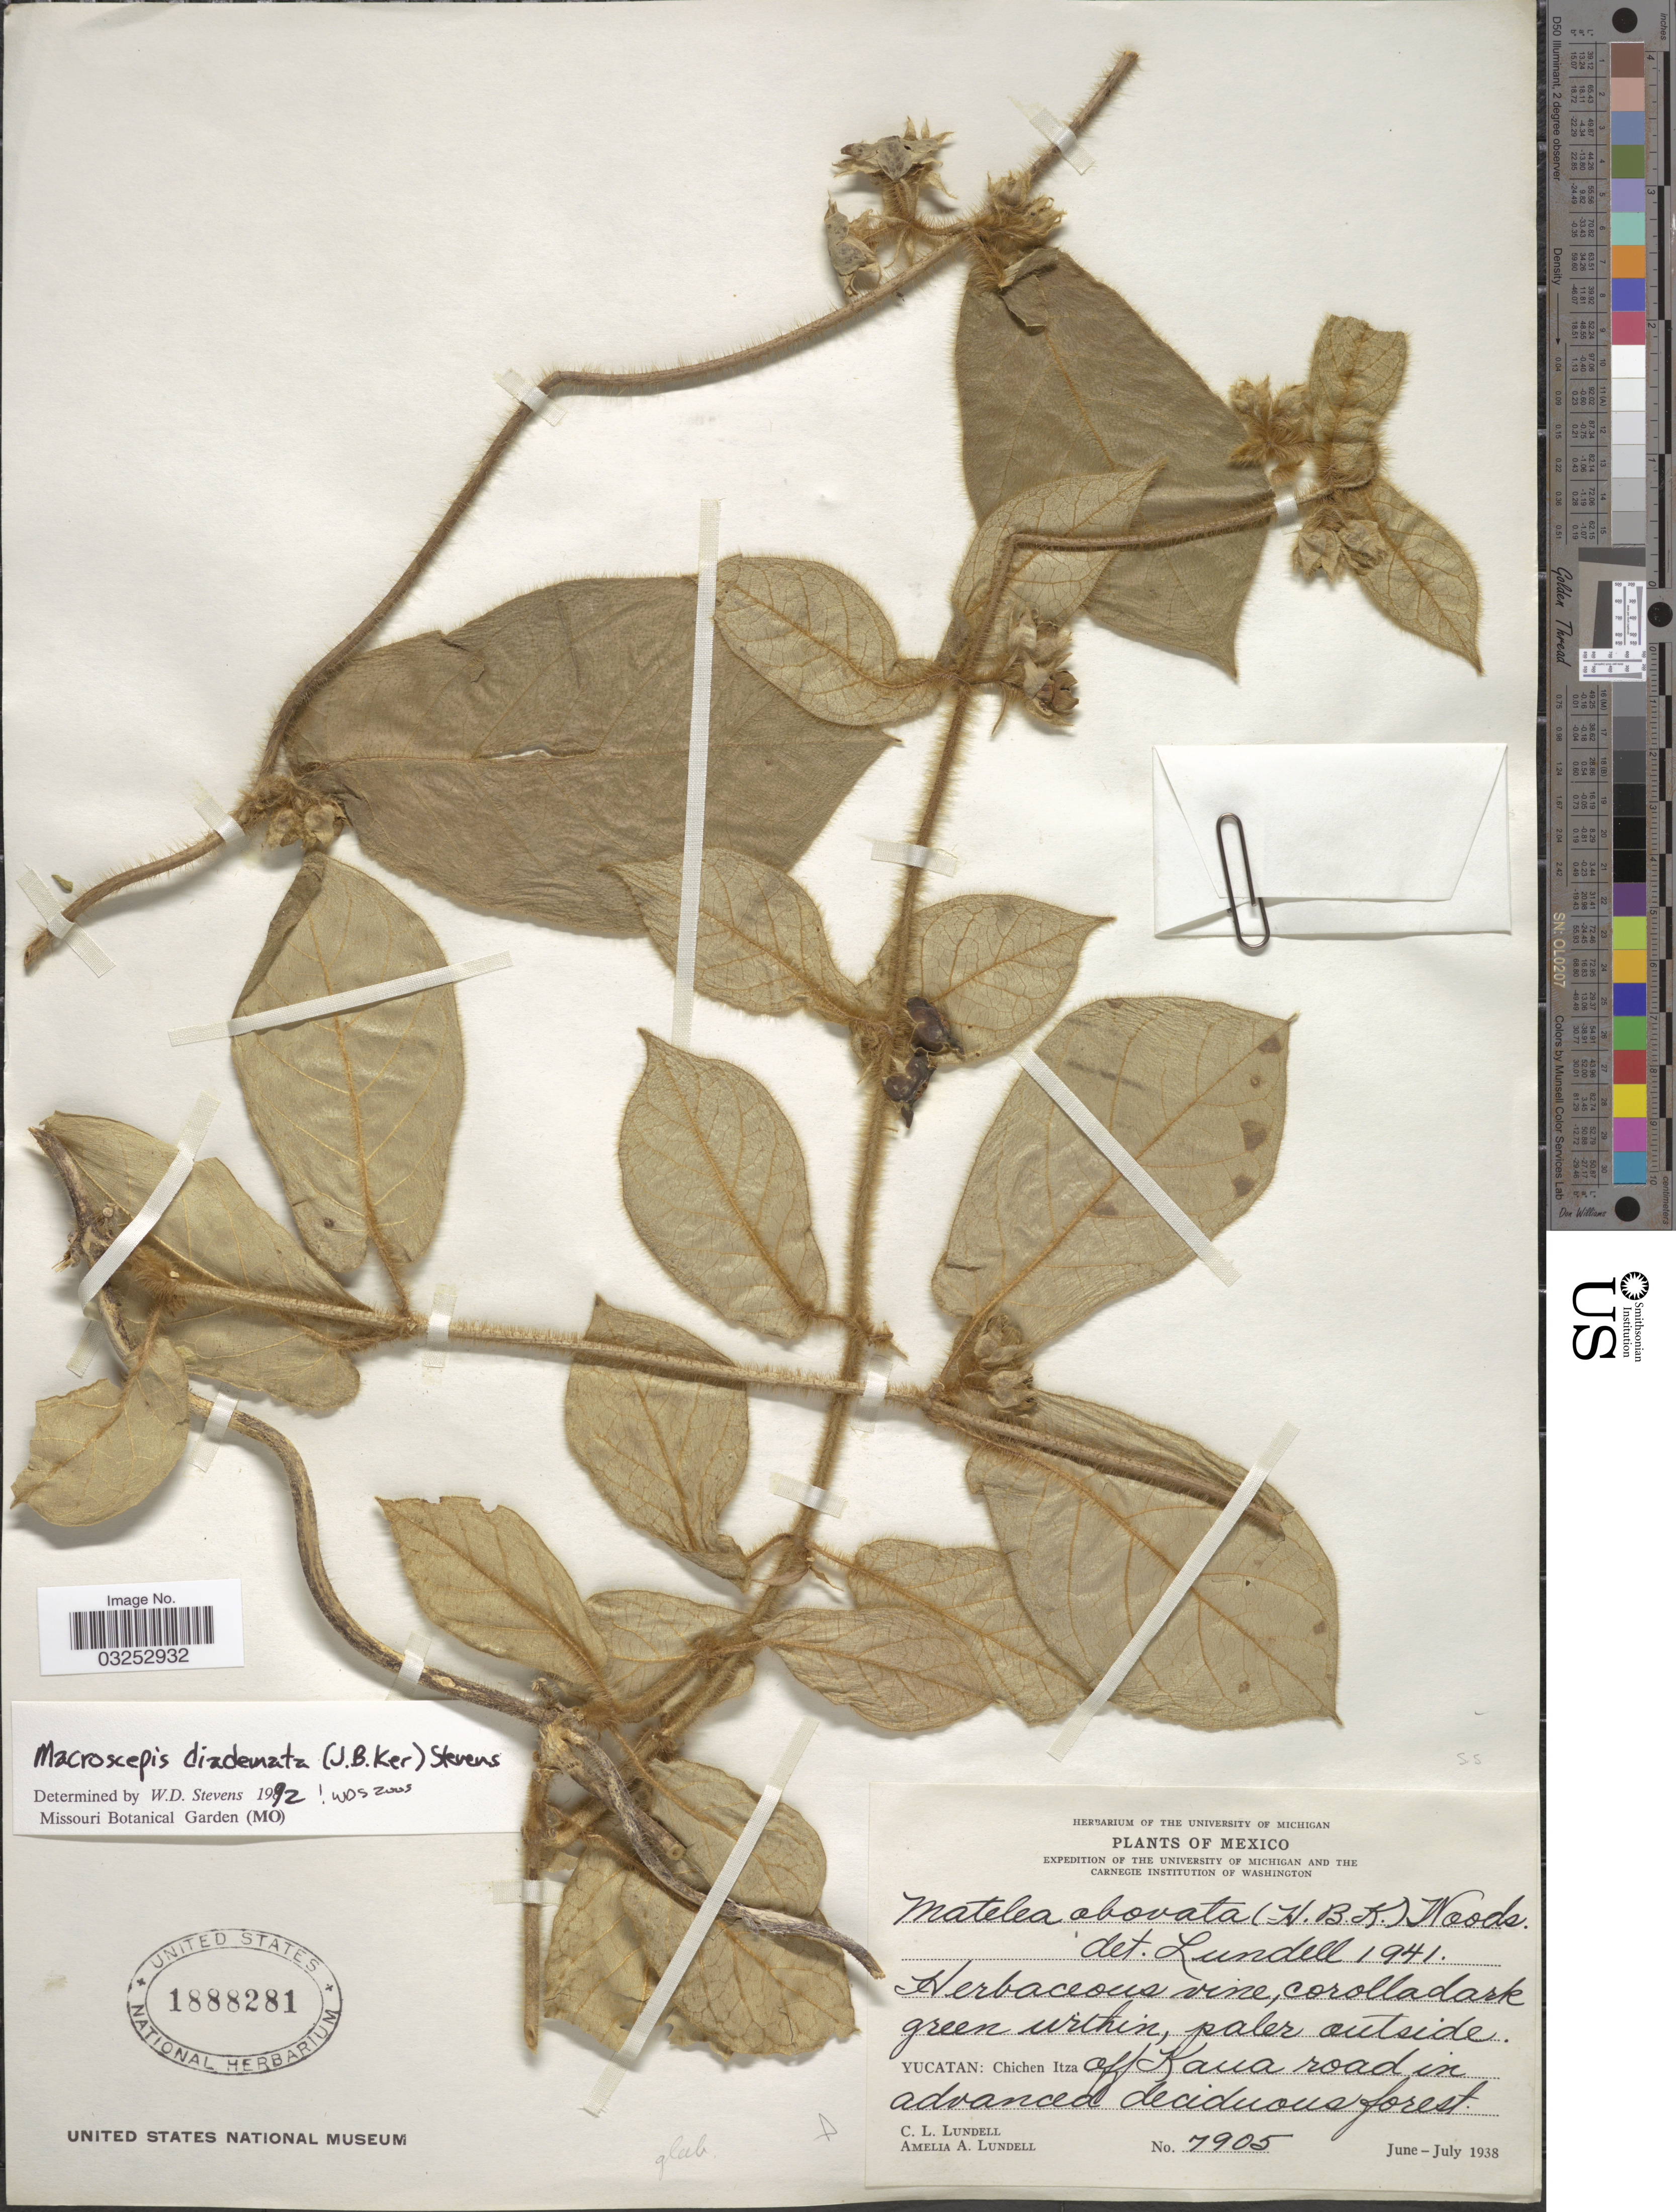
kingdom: Plantae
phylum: Tracheophyta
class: Magnoliopsida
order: Gentianales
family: Apocynaceae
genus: Macroscepis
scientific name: Macroscepis diademata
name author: (Ker Gawl.) W.D. Stevens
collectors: C. L. Lundell & A. A. Lundell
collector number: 7905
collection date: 1938-06/1938-07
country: Mexico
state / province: Yucatán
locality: Yucatan: Chichen Itza off Kaua road in advanced deciduous forest.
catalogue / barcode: US 1888281